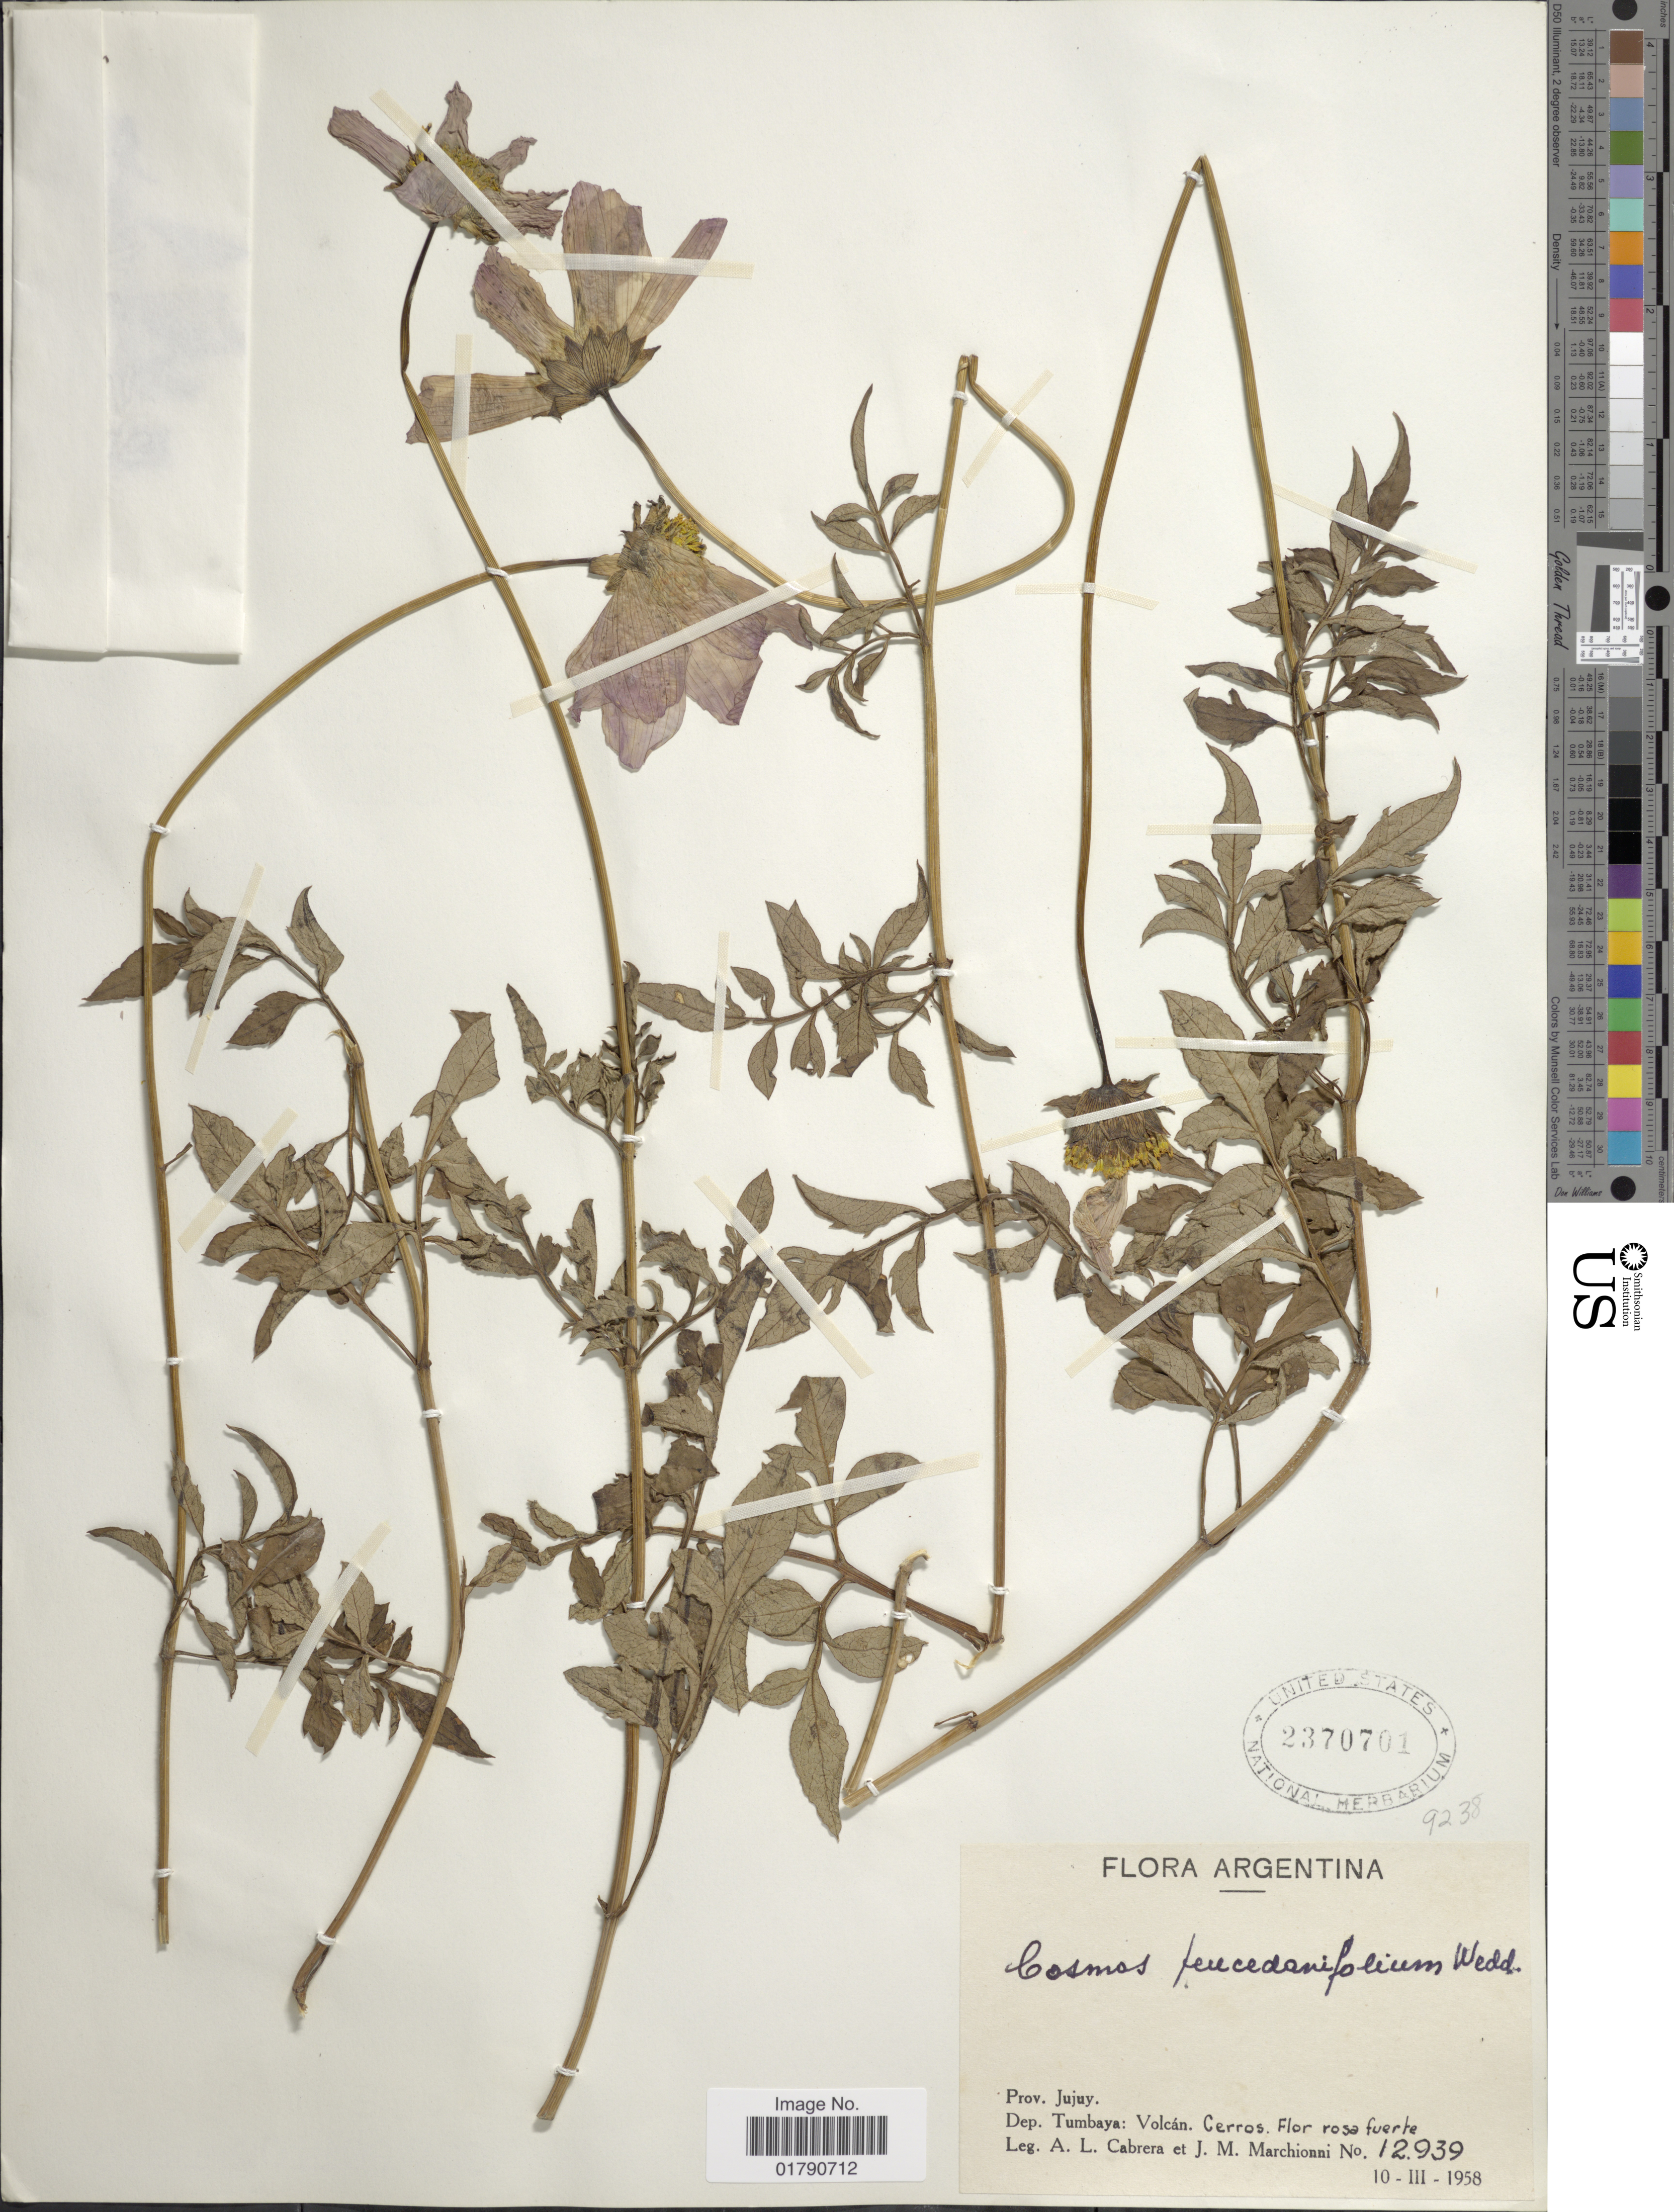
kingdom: Plantae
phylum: Tracheophyta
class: Magnoliopsida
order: Asterales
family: Asteraceae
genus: Cosmos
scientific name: Cosmos peucedanifolius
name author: Wedd.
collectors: A. L. Cabrera & J. Marchionni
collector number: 12939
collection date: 1958-03-10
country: Argentina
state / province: Jujuy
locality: Dep. Tumbaya, Volcan Cerros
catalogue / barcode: US 2370701